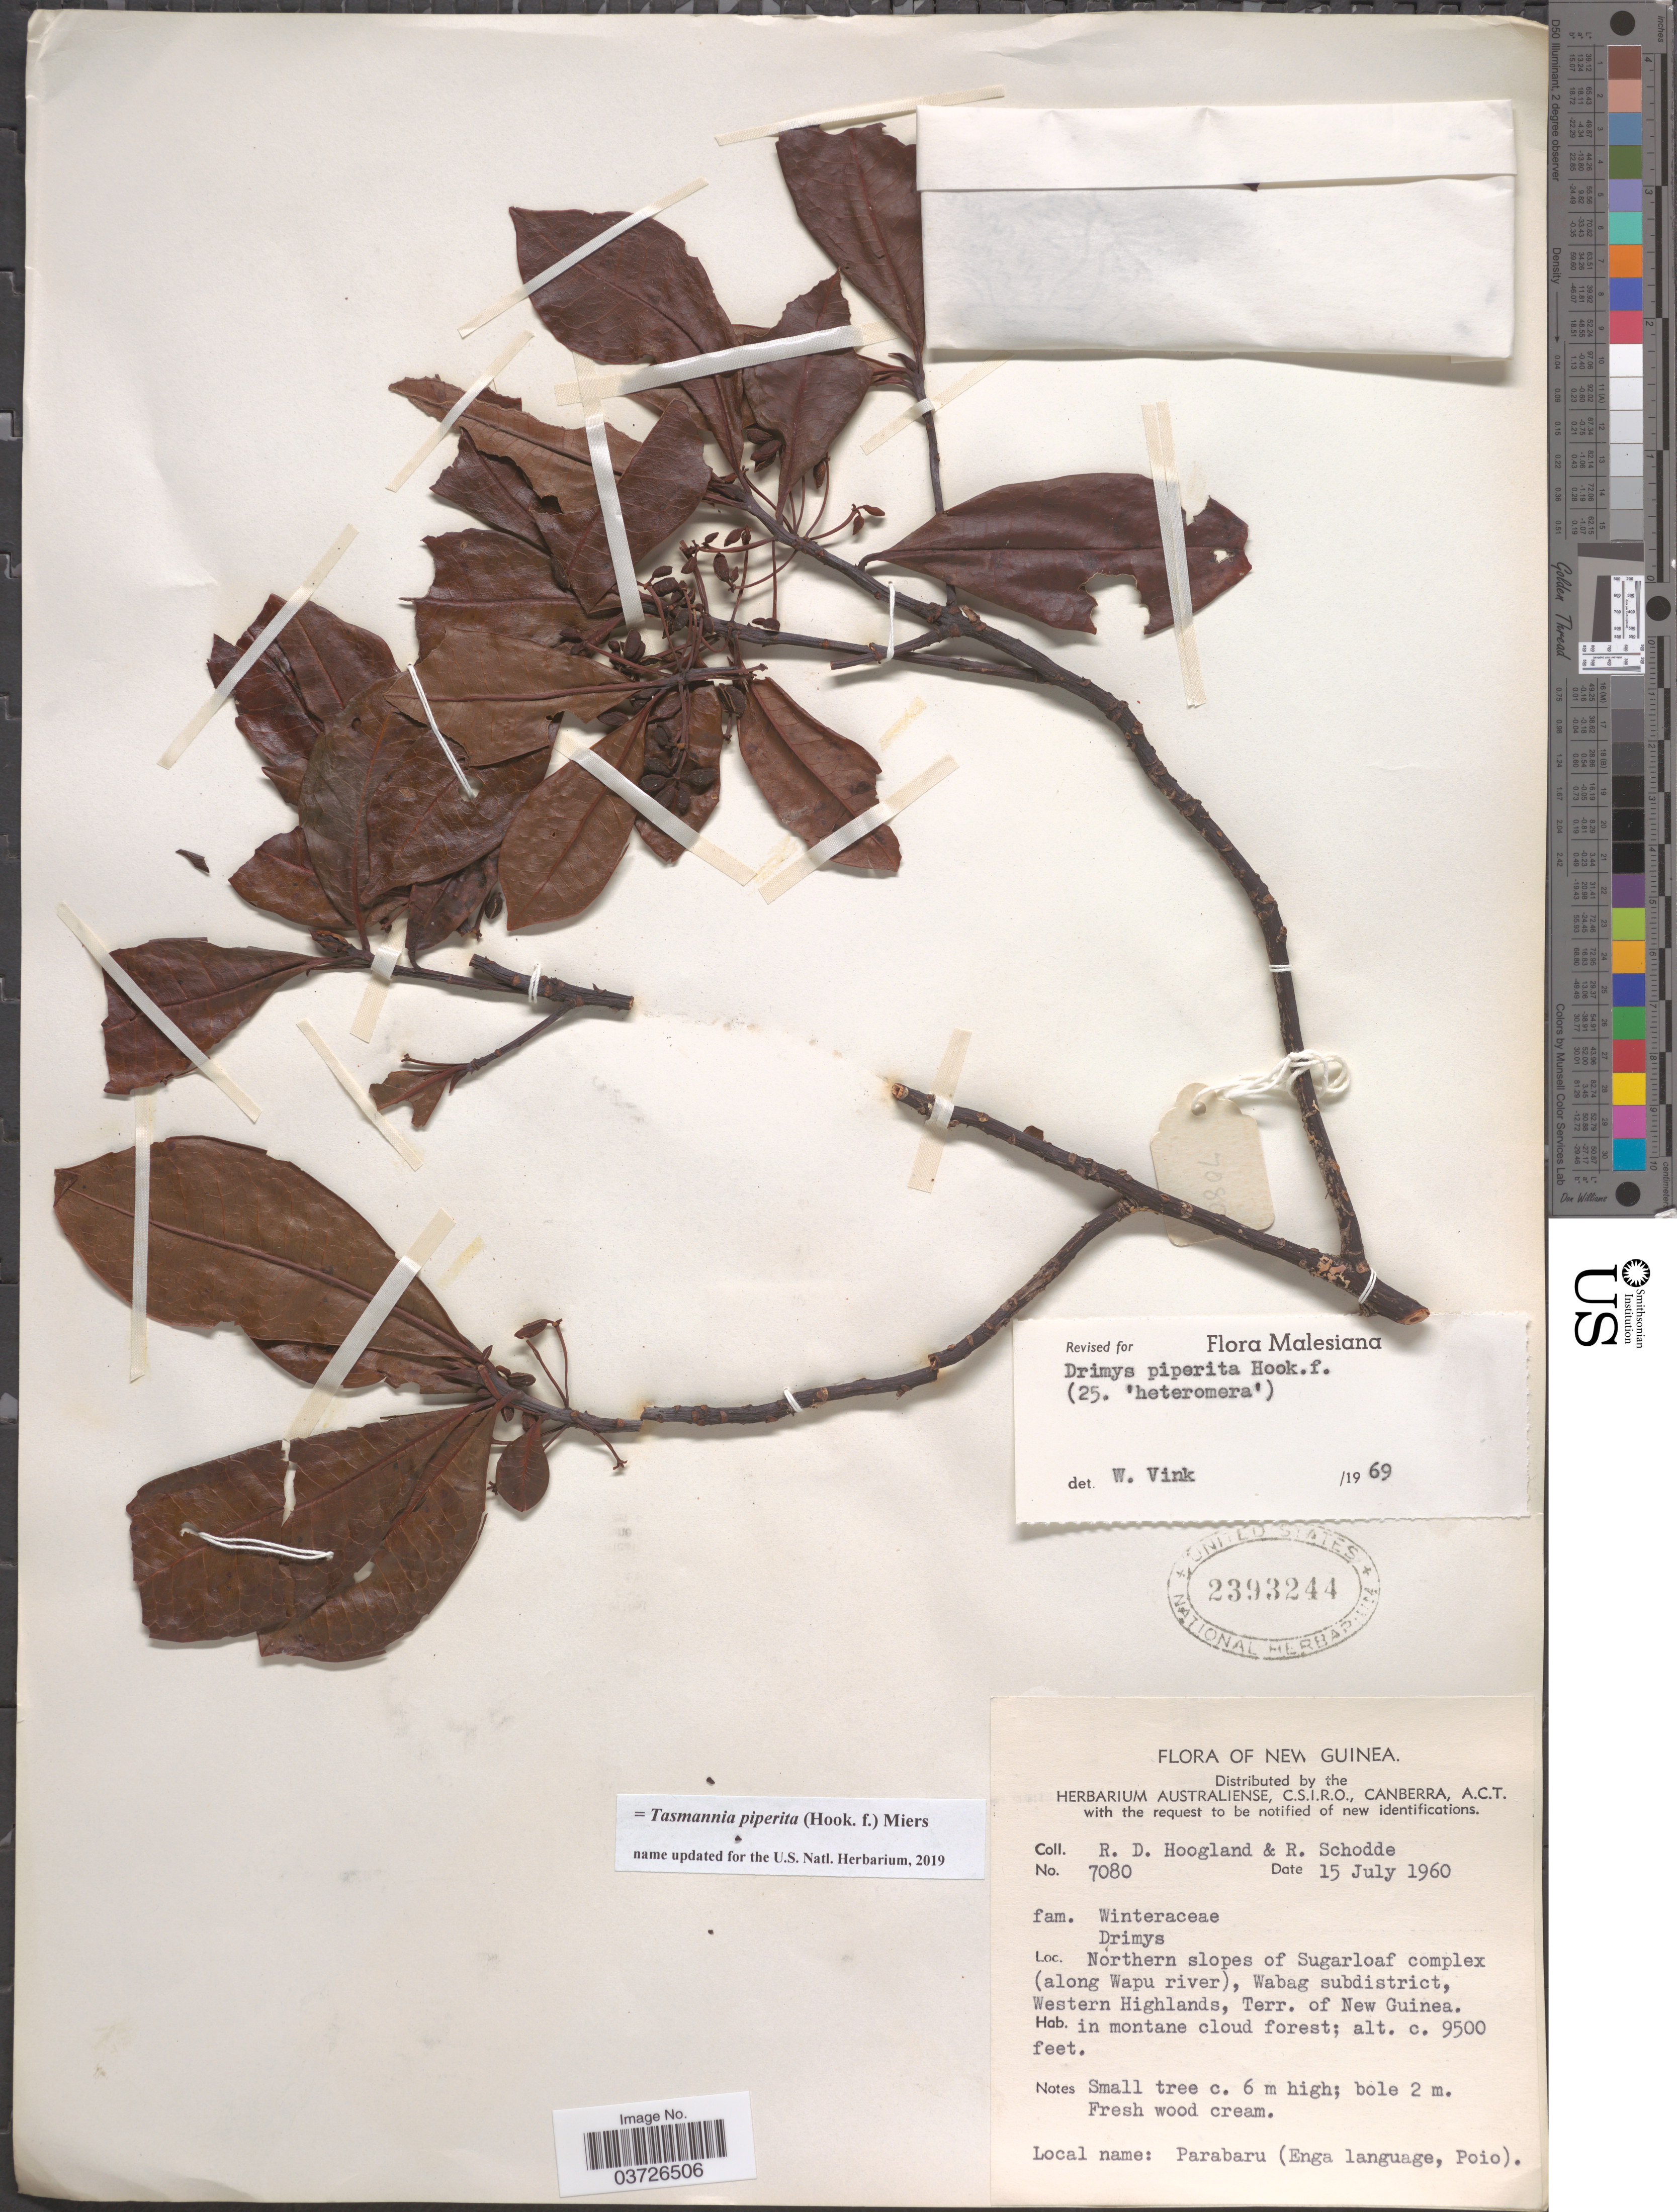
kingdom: Plantae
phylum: Tracheophyta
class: Magnoliopsida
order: Canellales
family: Winteraceae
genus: Tasmannia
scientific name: Tasmannia piperita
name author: (Hook. f.) Miers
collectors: R. D. Hoogland & R. Schodde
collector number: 7080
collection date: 1960-07-15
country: Papua New Guinea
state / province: Western Highlands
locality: New Guinea. Northern slopes of Sugarloaf complex (along Wapu river), Wabag subdistrict, Terr. of New Guinea.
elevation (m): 2896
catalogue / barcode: US 2393244